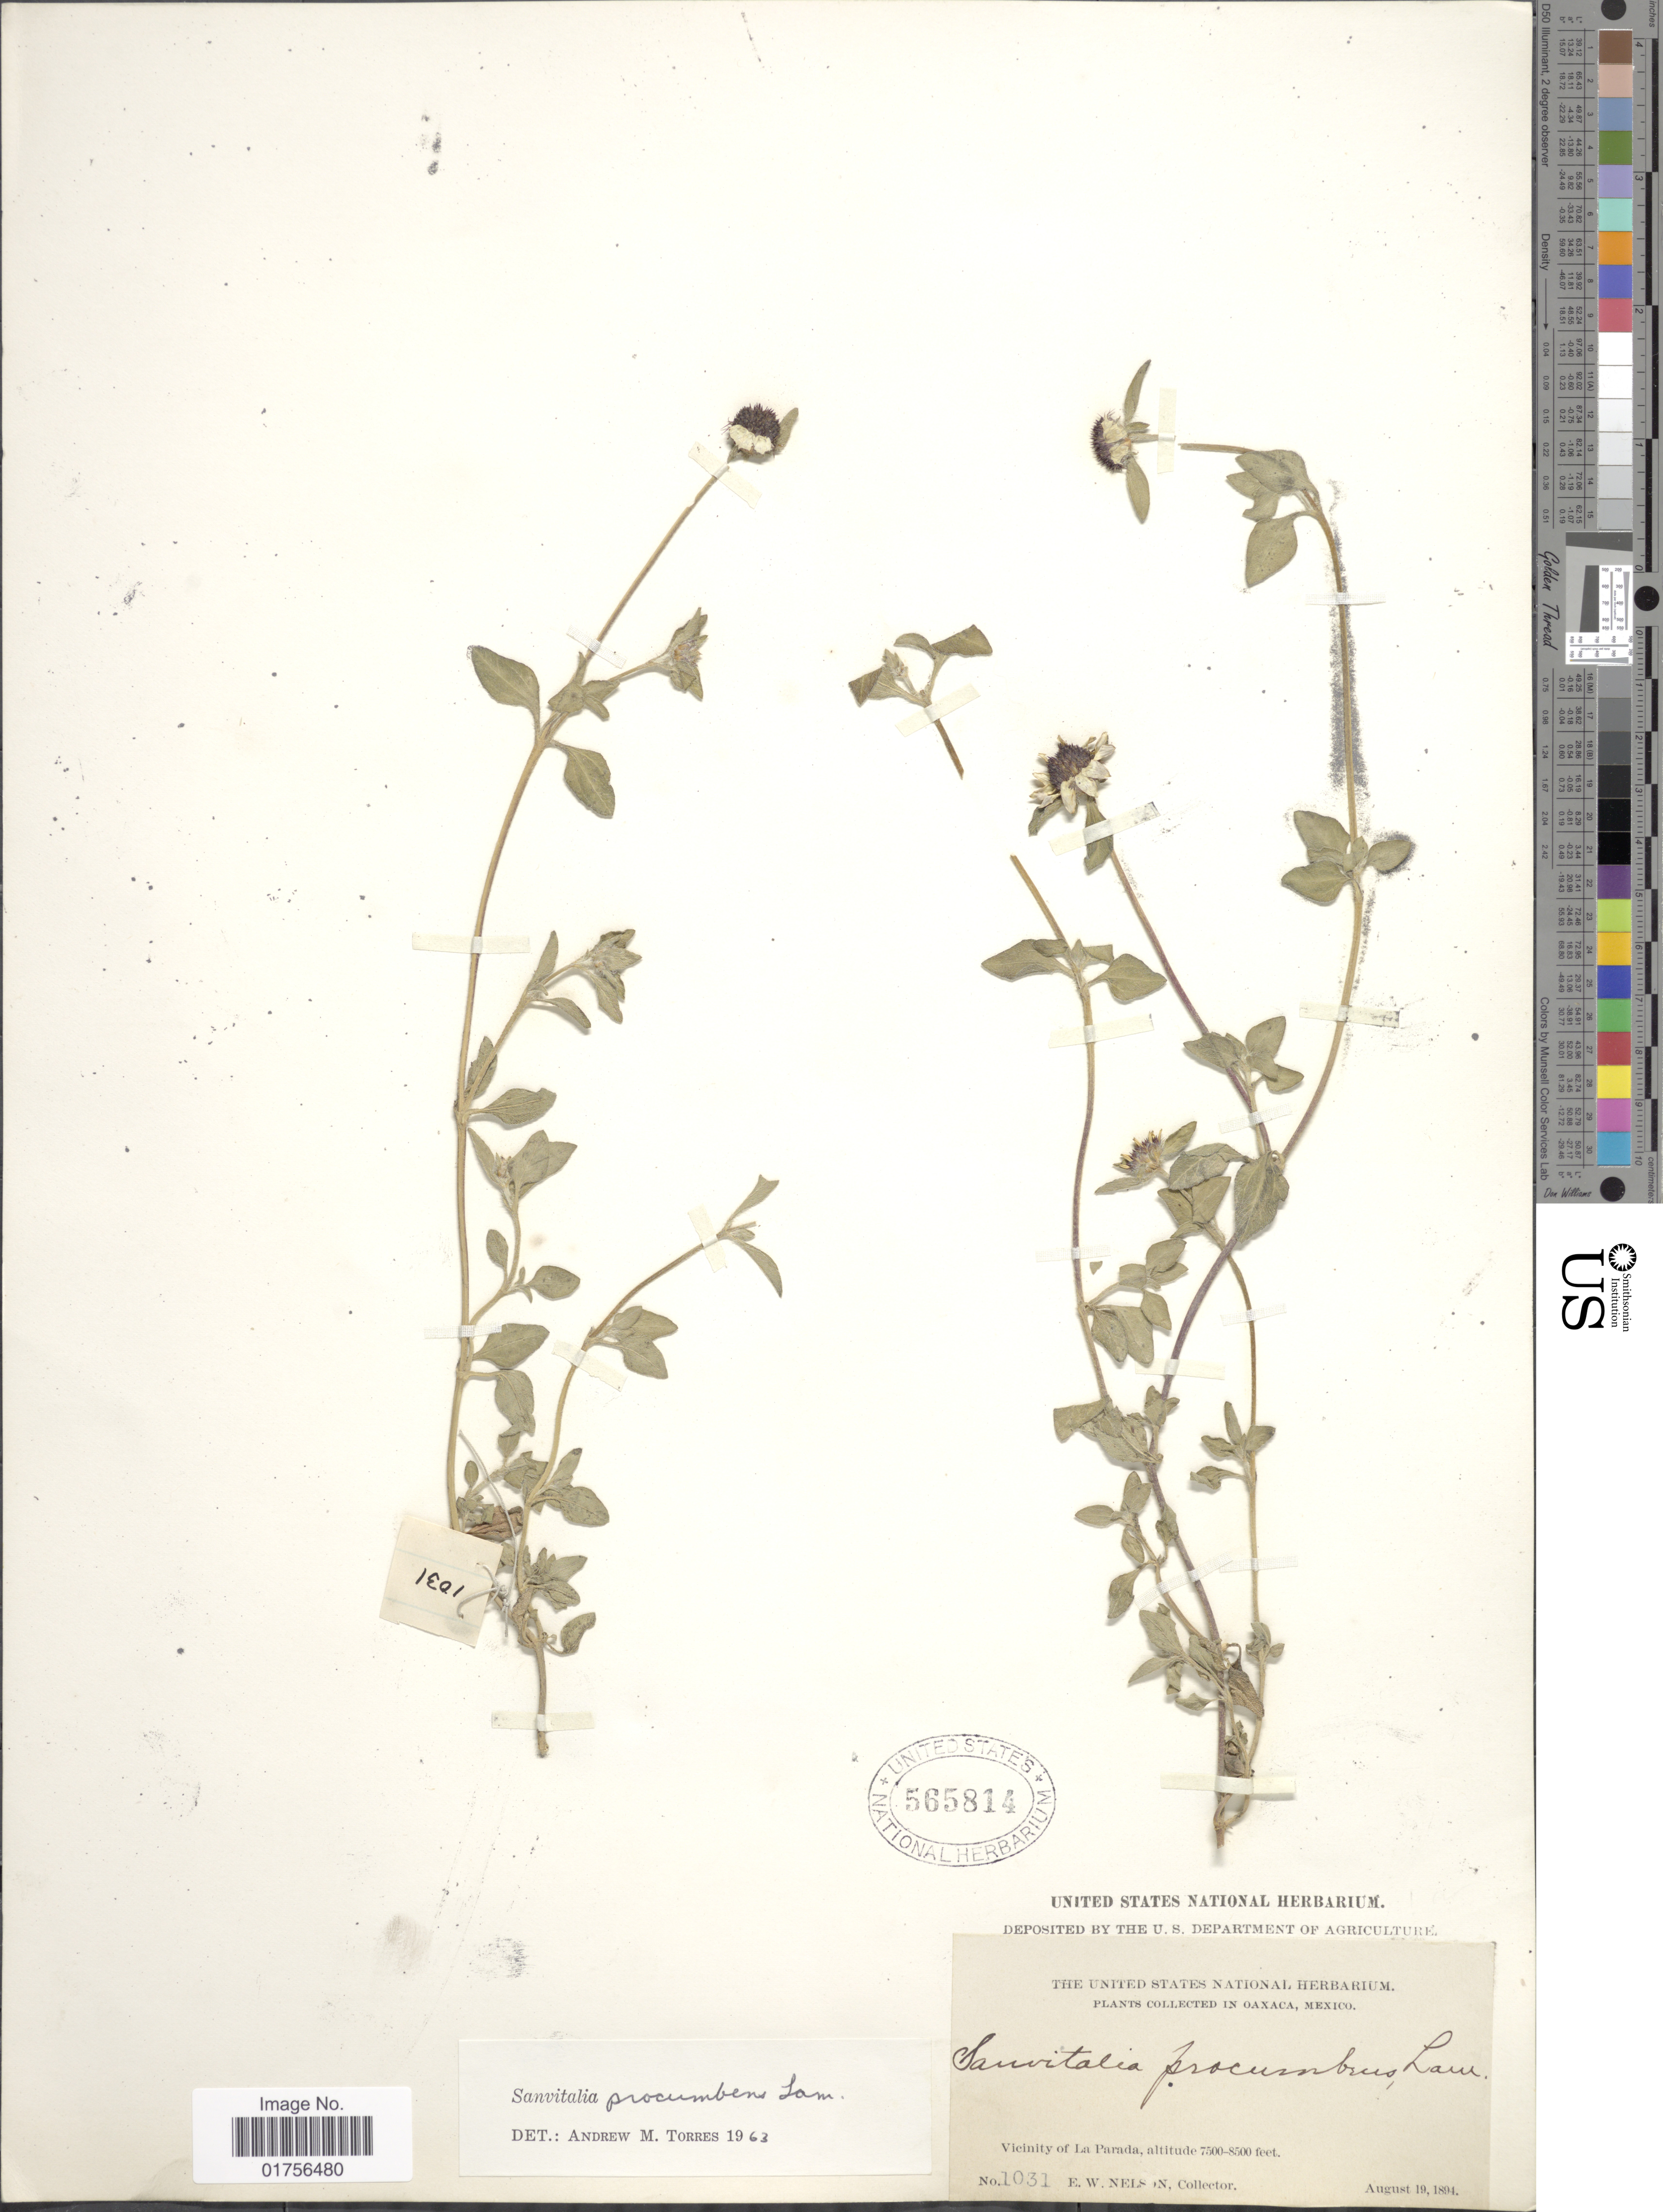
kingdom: Plantae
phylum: Tracheophyta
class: Magnoliopsida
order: Asterales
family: Asteraceae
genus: Sanvitalia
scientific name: Sanvitalia procumbens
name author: Lam.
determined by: Skibicki, Samuel V.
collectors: E. W. Nelson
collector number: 1031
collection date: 1894-08-19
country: Mexico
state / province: Oaxaca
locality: Vicinity of La Parada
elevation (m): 2286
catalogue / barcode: US 565814